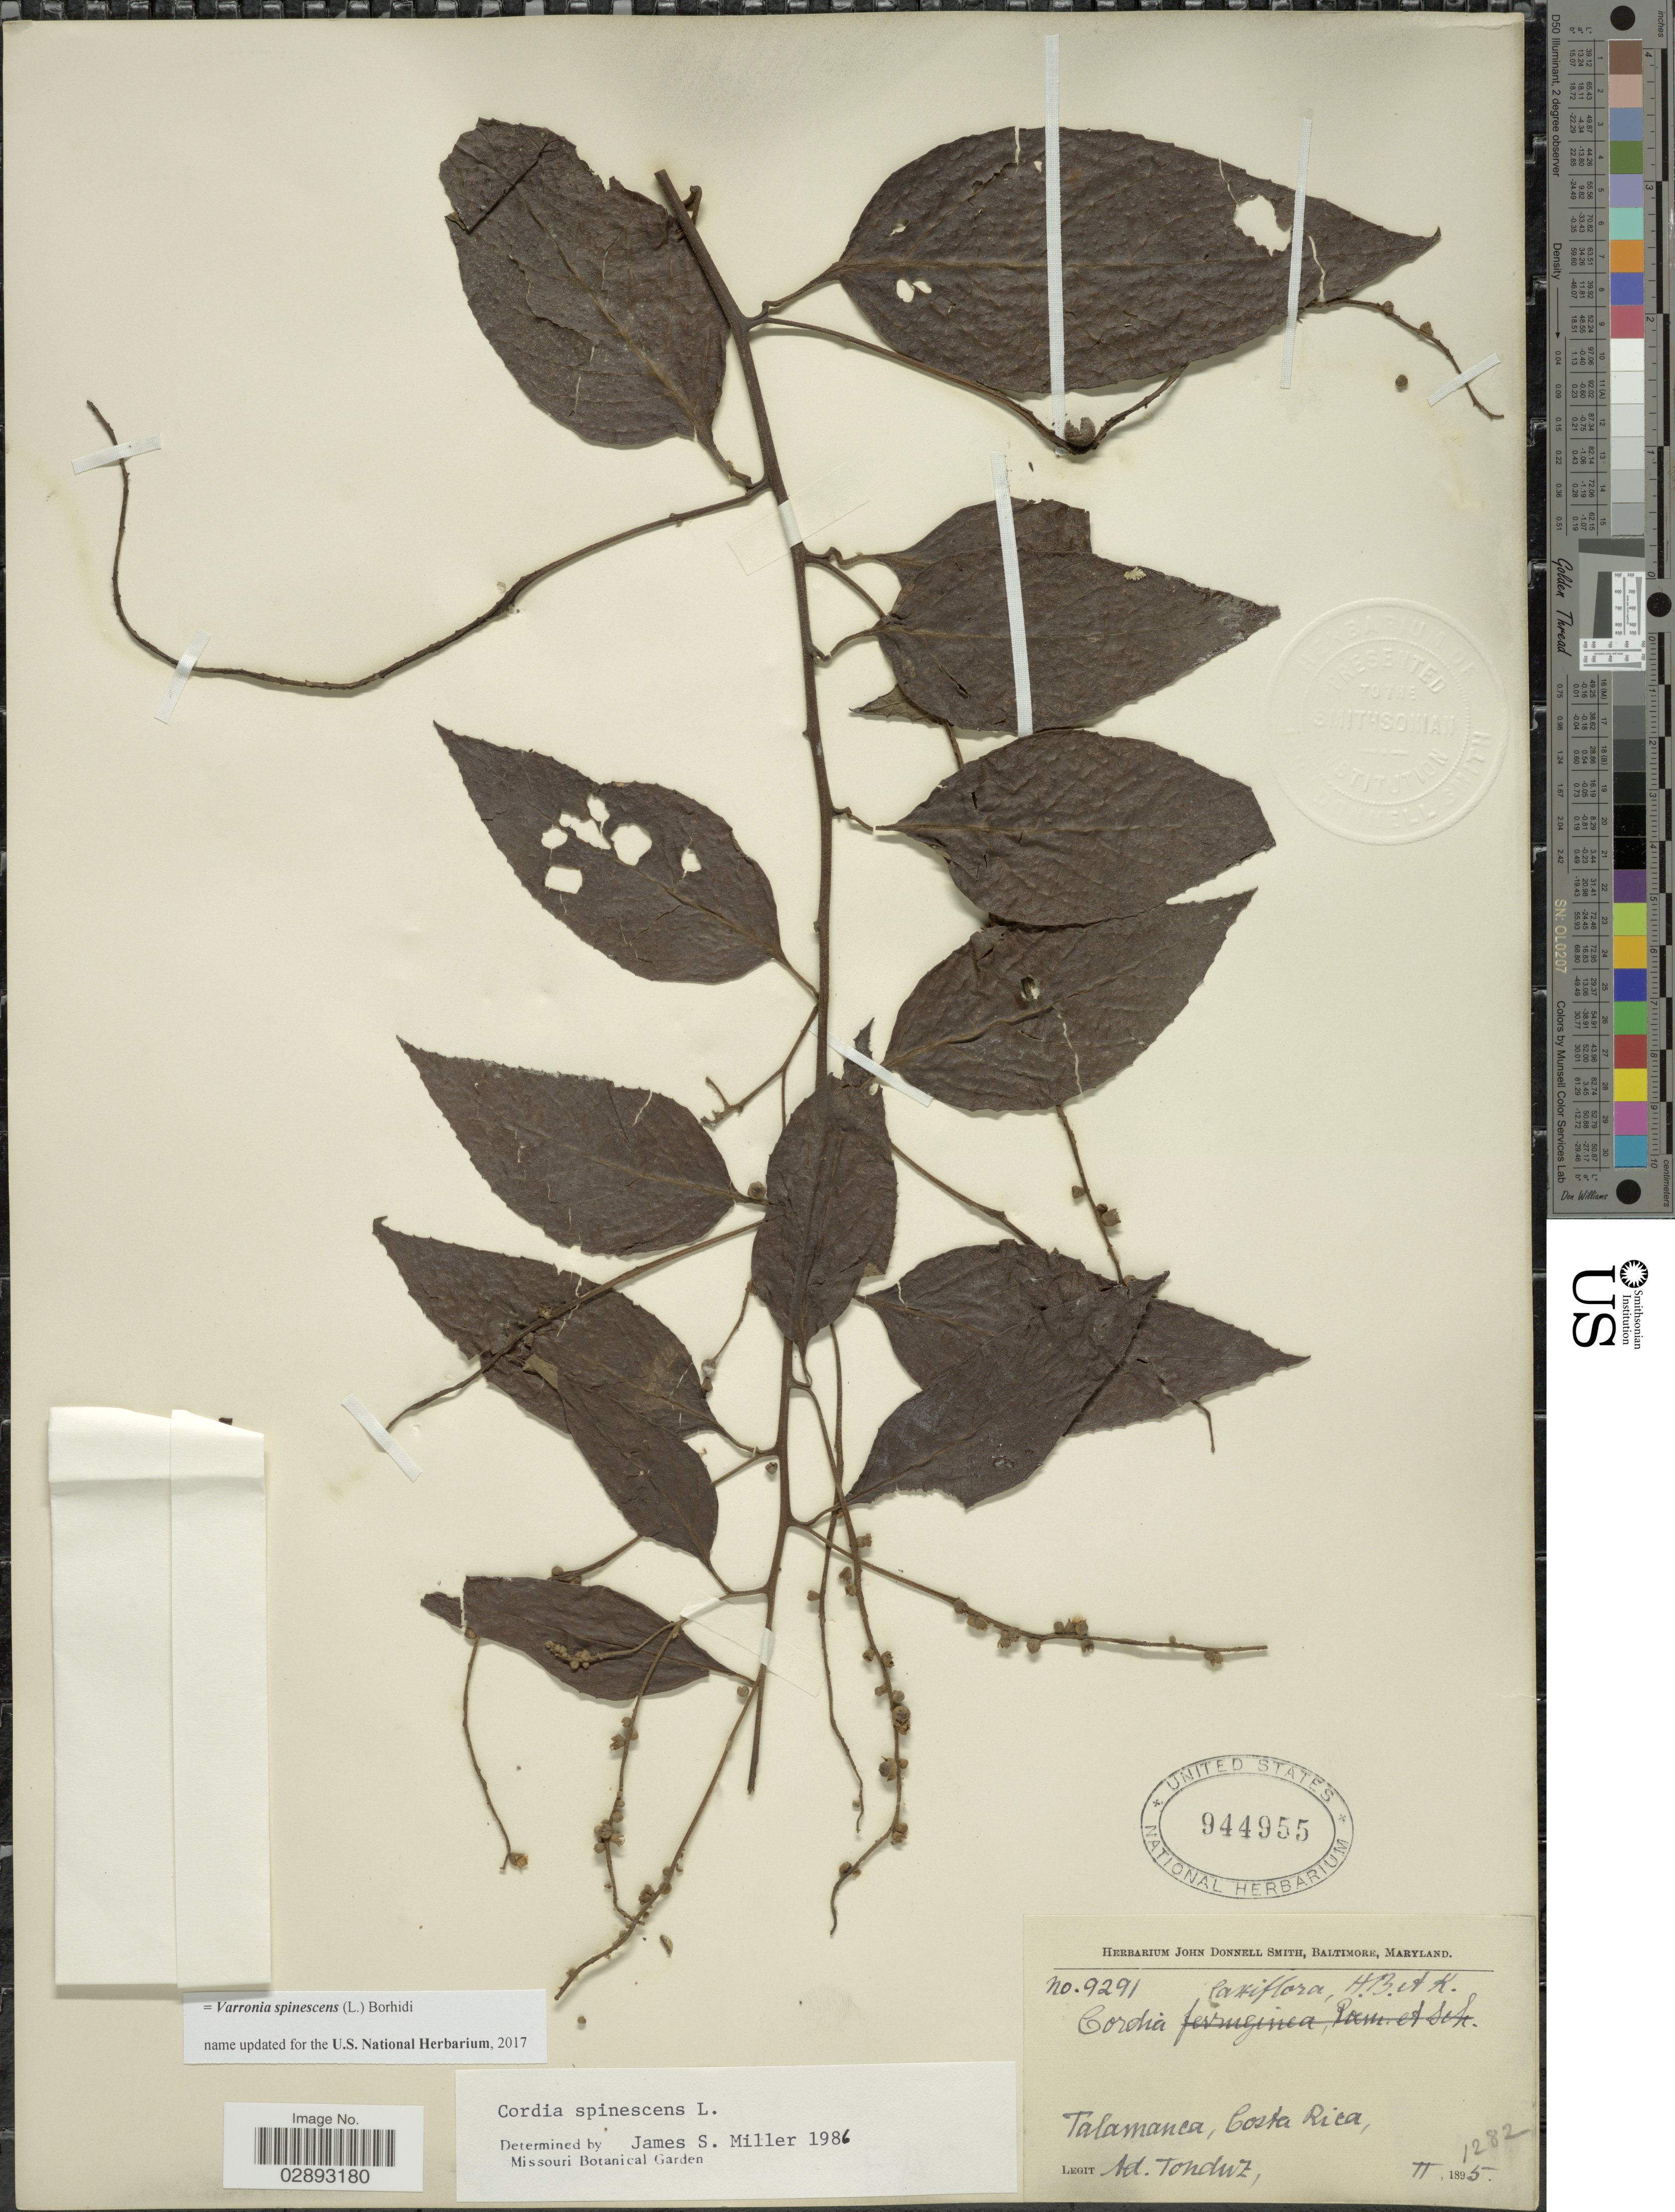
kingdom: Plantae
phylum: Tracheophyta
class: Magnoliopsida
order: Boraginales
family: Cordiaceae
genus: Varronia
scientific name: Varronia spinescens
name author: (L.) Borhidi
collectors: A. Tonduz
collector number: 9291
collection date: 1895-02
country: Costa Rica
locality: Talamanca.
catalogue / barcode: US 944955